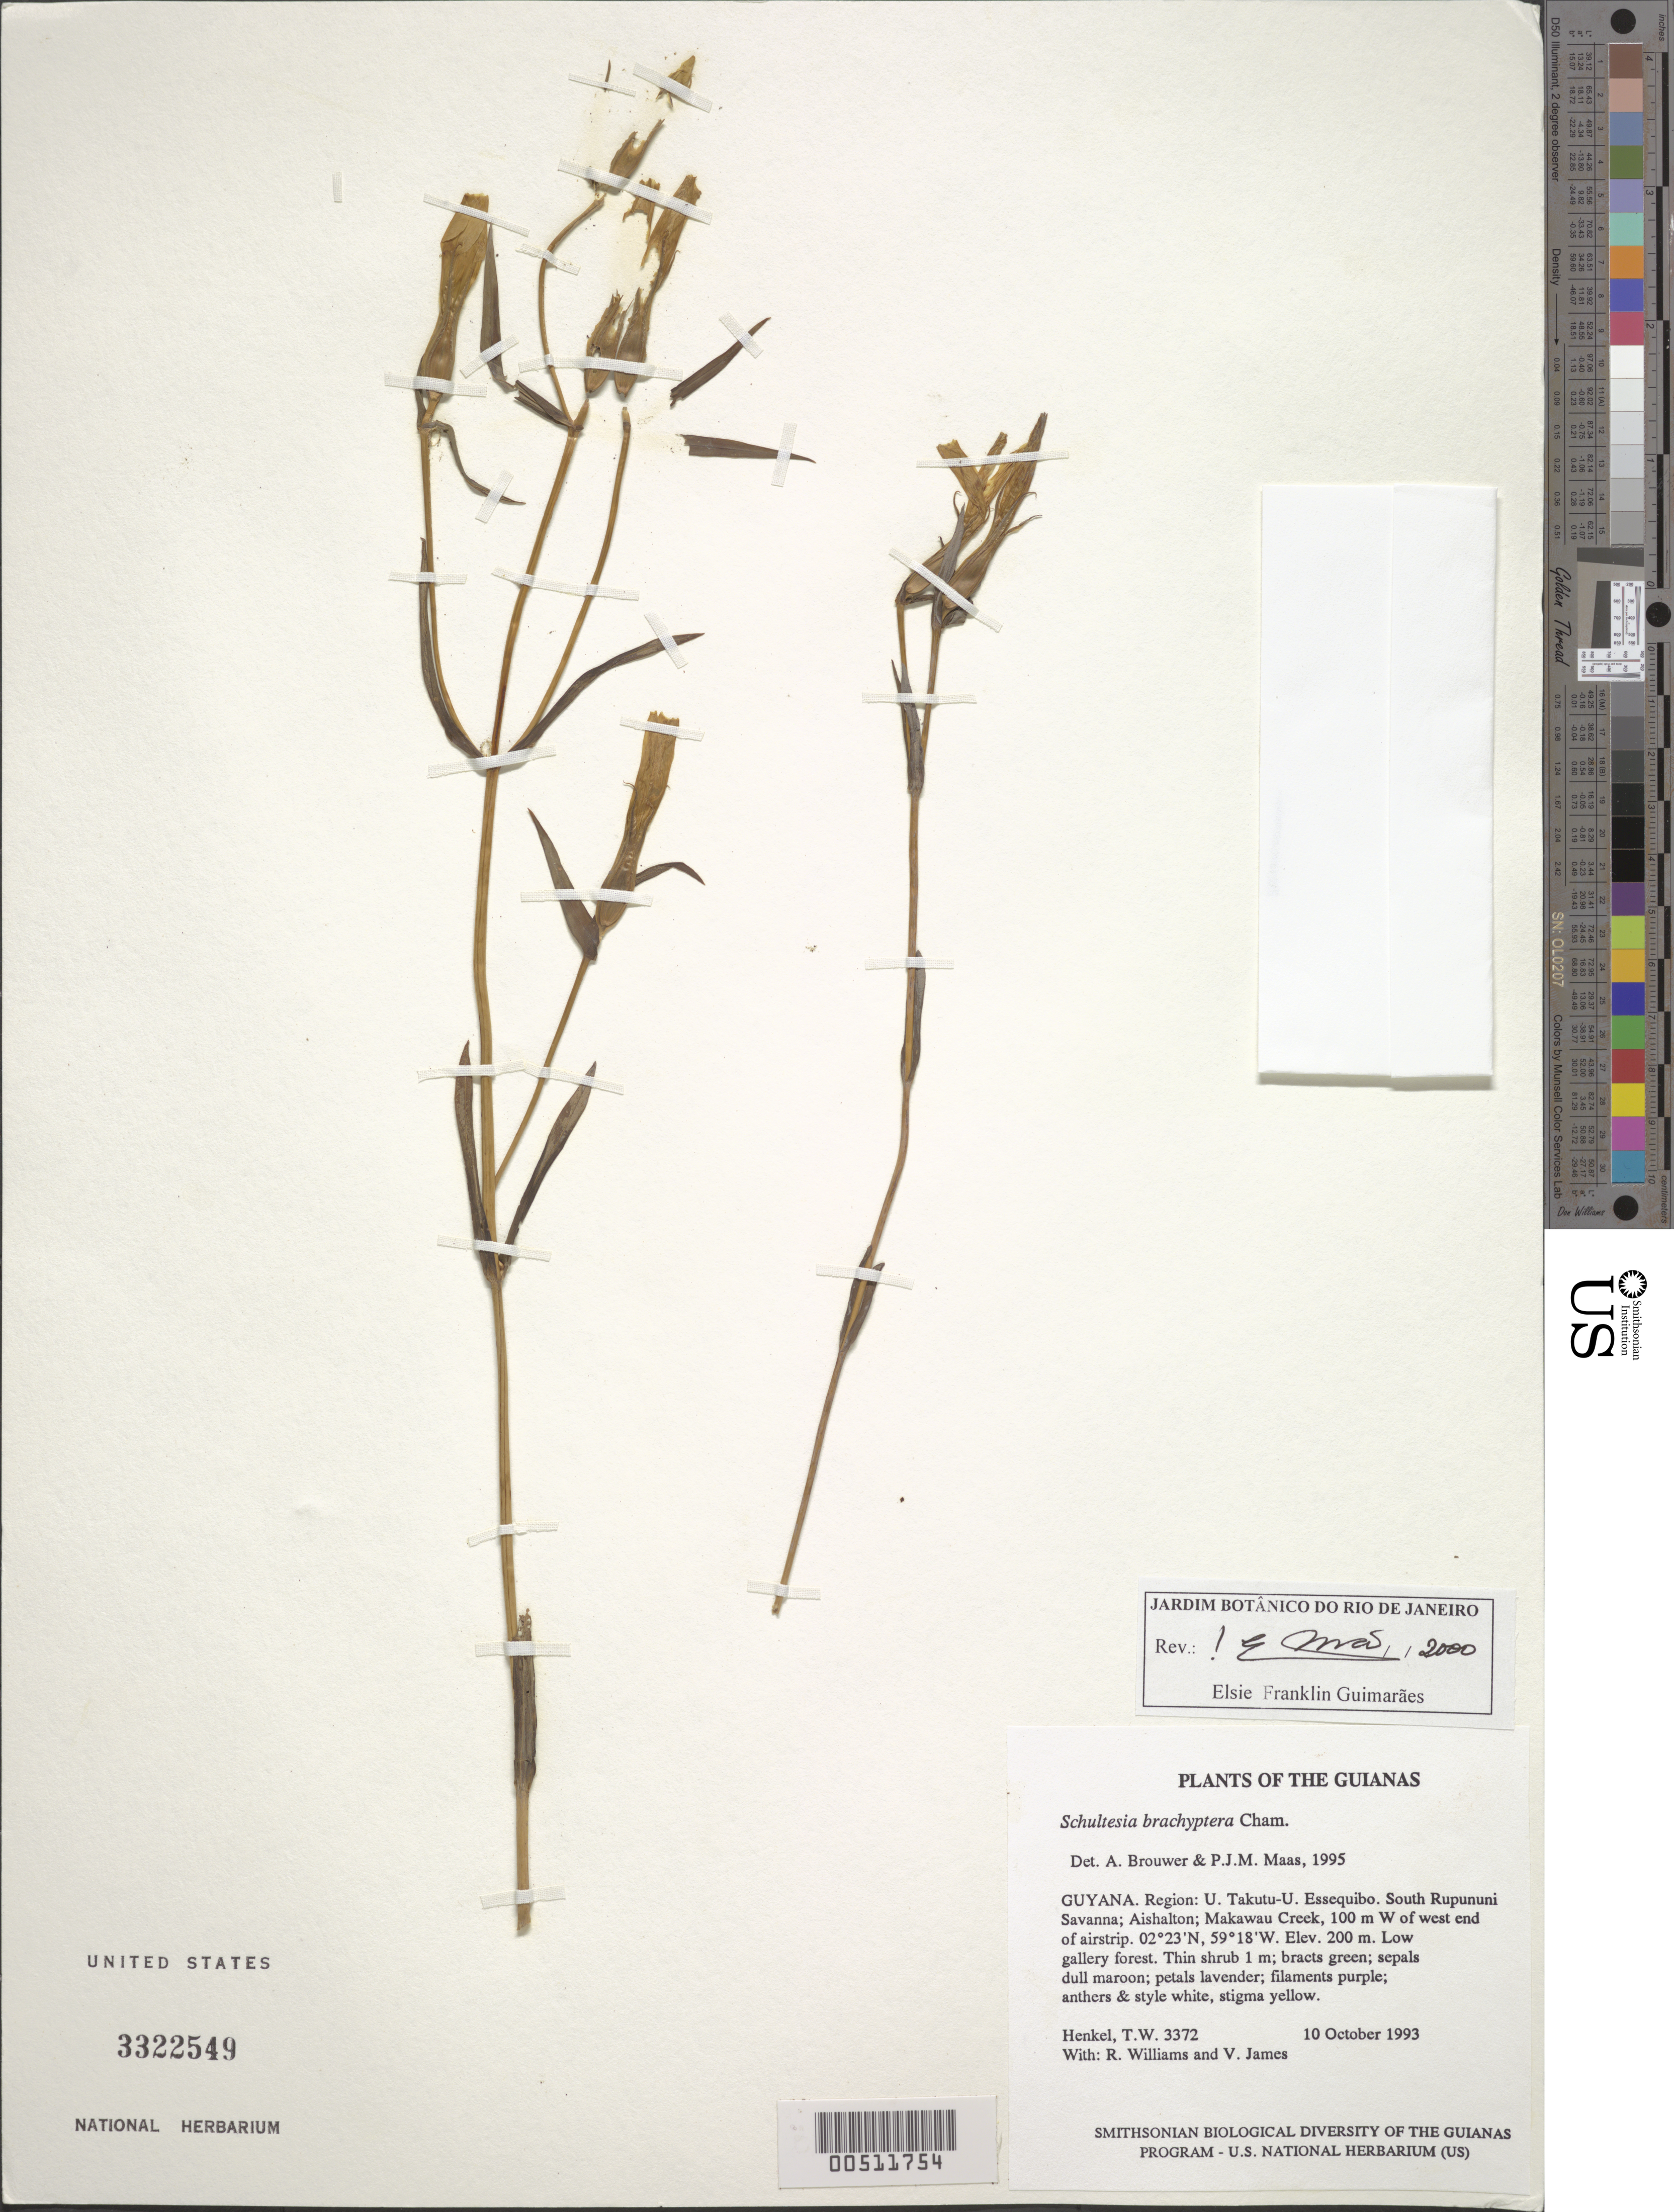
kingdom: Plantae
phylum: Tracheophyta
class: Magnoliopsida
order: Gentianales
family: Gentianaceae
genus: Schultesia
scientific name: Schultesia brachyptera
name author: Cham.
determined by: Jacobs-Brouwer, A.; Maas, P. J.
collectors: T. Henkel, R. Williams & V. James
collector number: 3372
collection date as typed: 10 October 1993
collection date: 1993-10-10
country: Guyana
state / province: U. Takutu-U. Essequibo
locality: South Rupununi Savanna; Aishalton; Makawau Creek, 100 m W of west end of airstrip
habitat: Low gallery forest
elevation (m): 200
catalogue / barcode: US 3322549